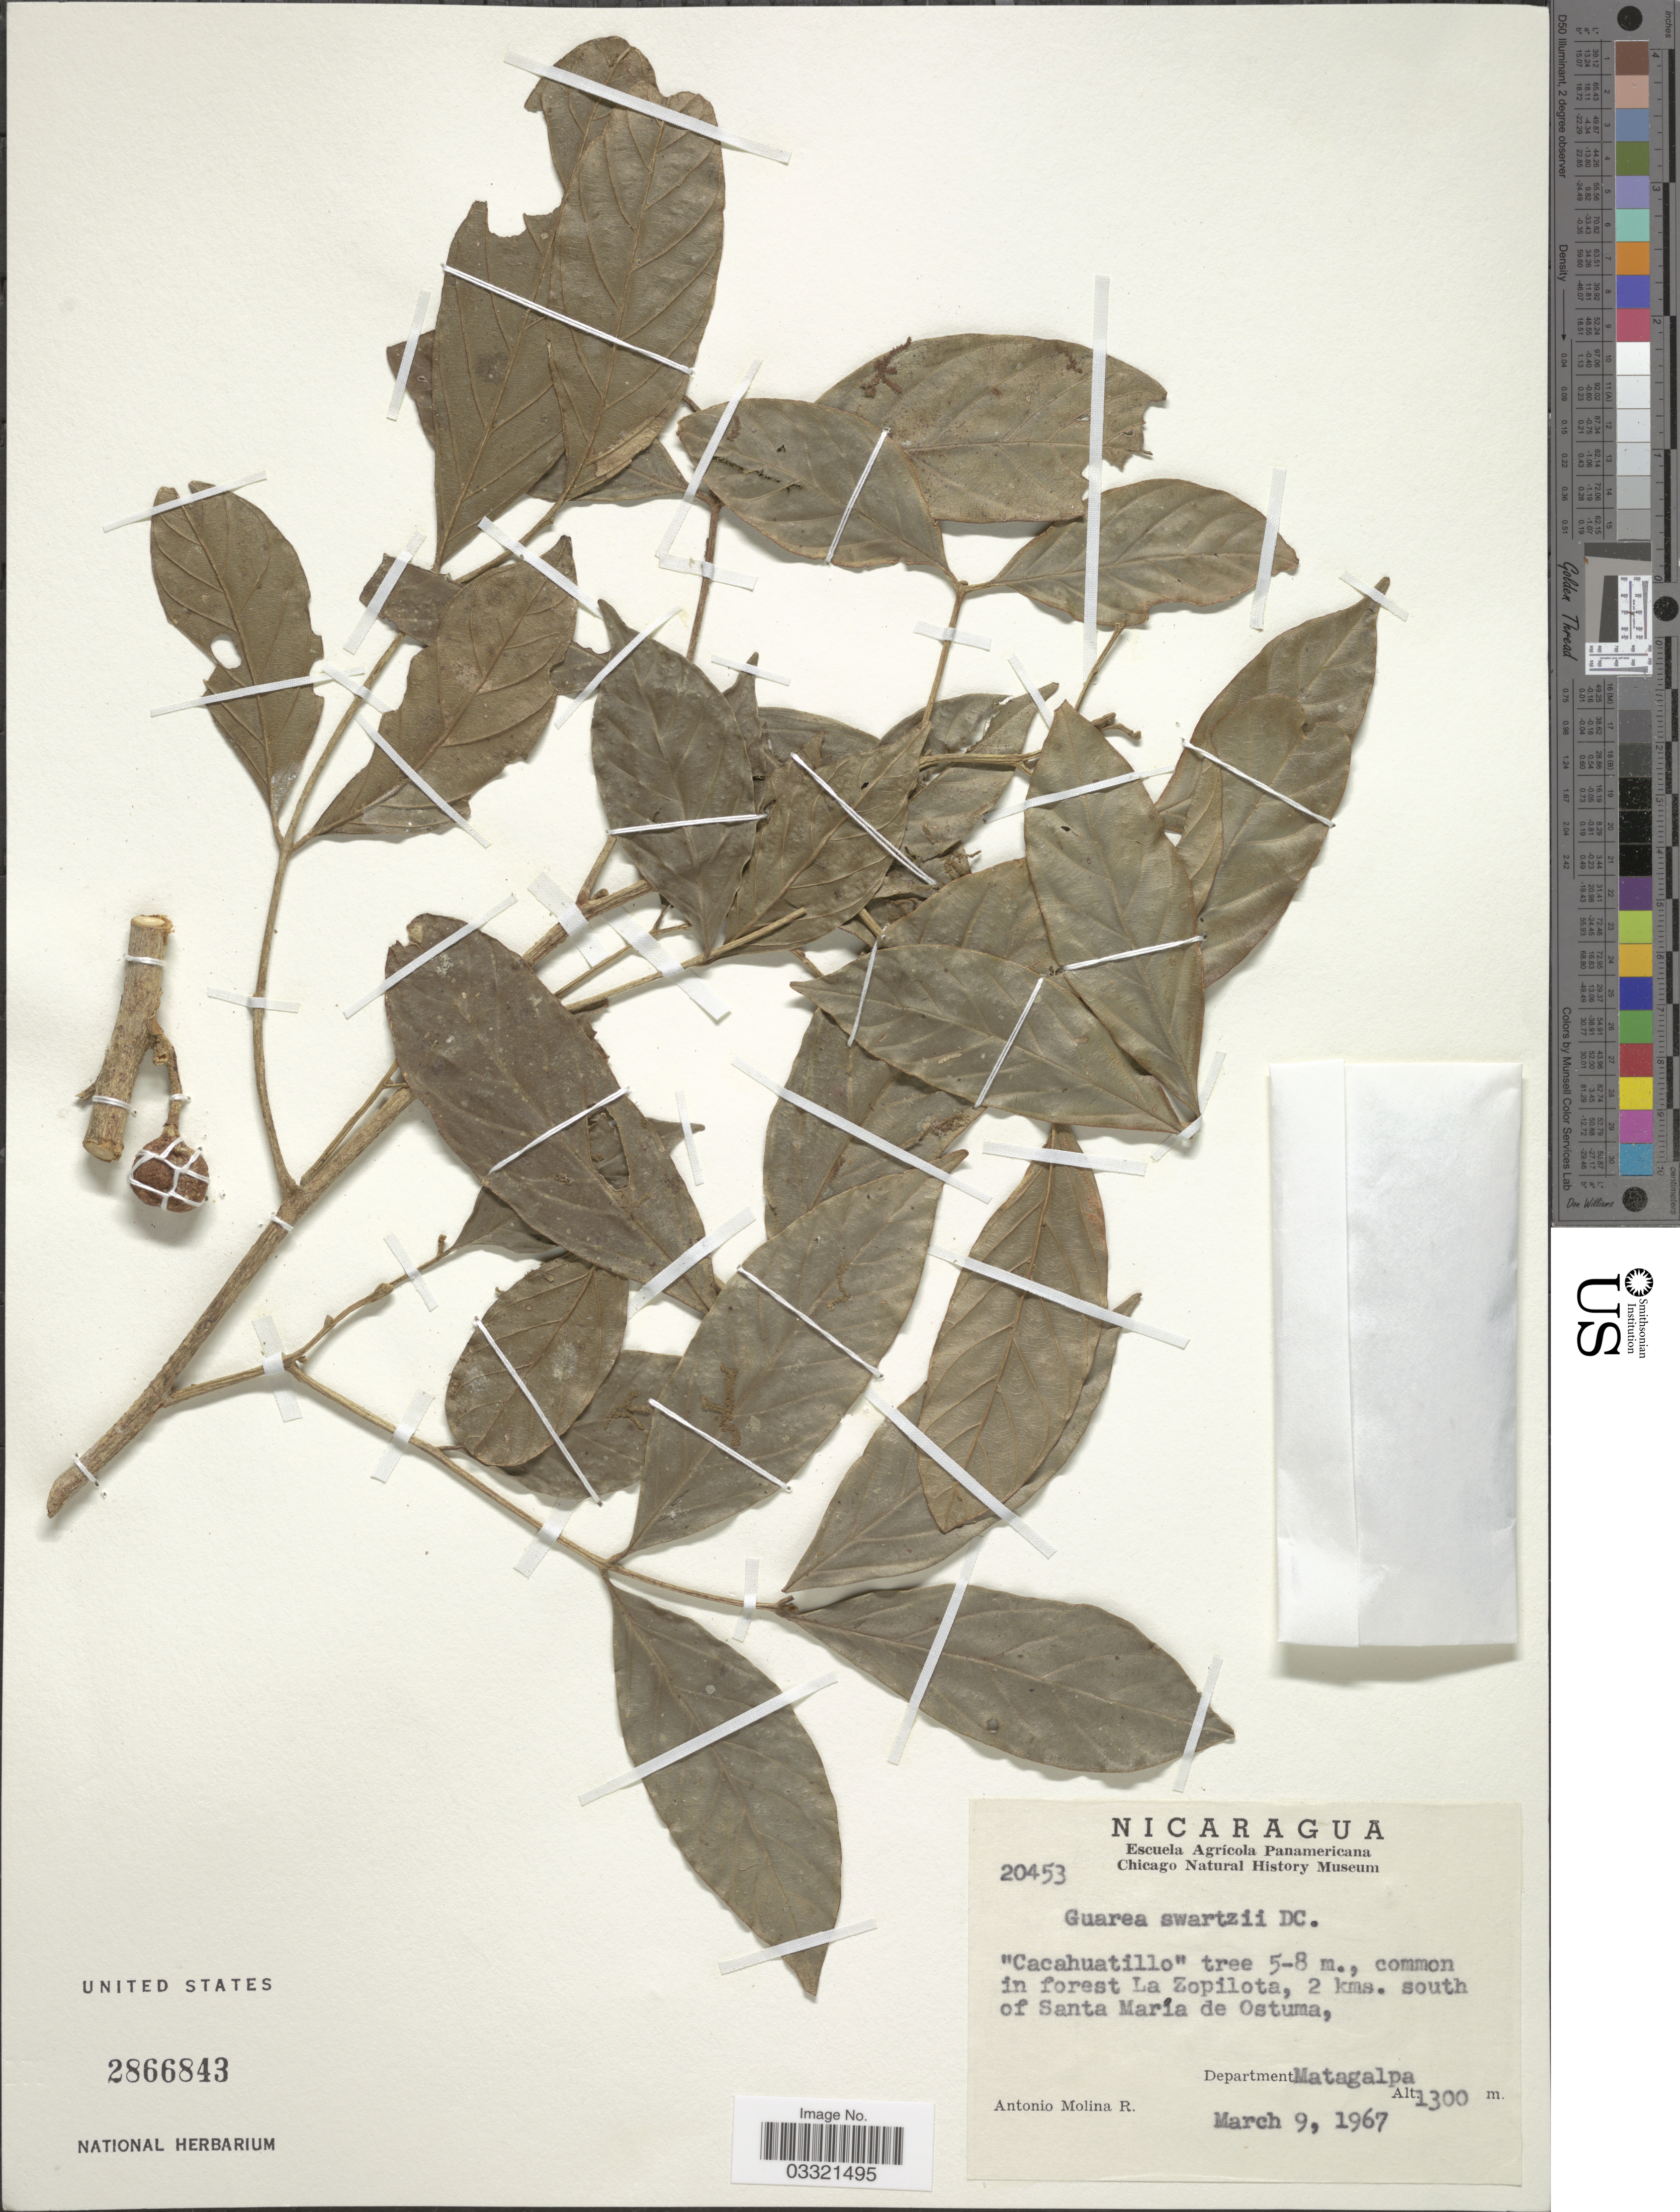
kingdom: Plantae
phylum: Tracheophyta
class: Magnoliopsida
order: Sapindales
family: Meliaceae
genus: Guarea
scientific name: Guarea swartzii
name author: DC.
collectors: A. Molina R.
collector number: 20453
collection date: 1967-03-09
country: Nicaragua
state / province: Matagalpa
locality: Common in forest La Zopilota, 2 kms. south of Santa Maria de Ostuma, Department Matagalpa.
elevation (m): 1300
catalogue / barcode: US 2866843